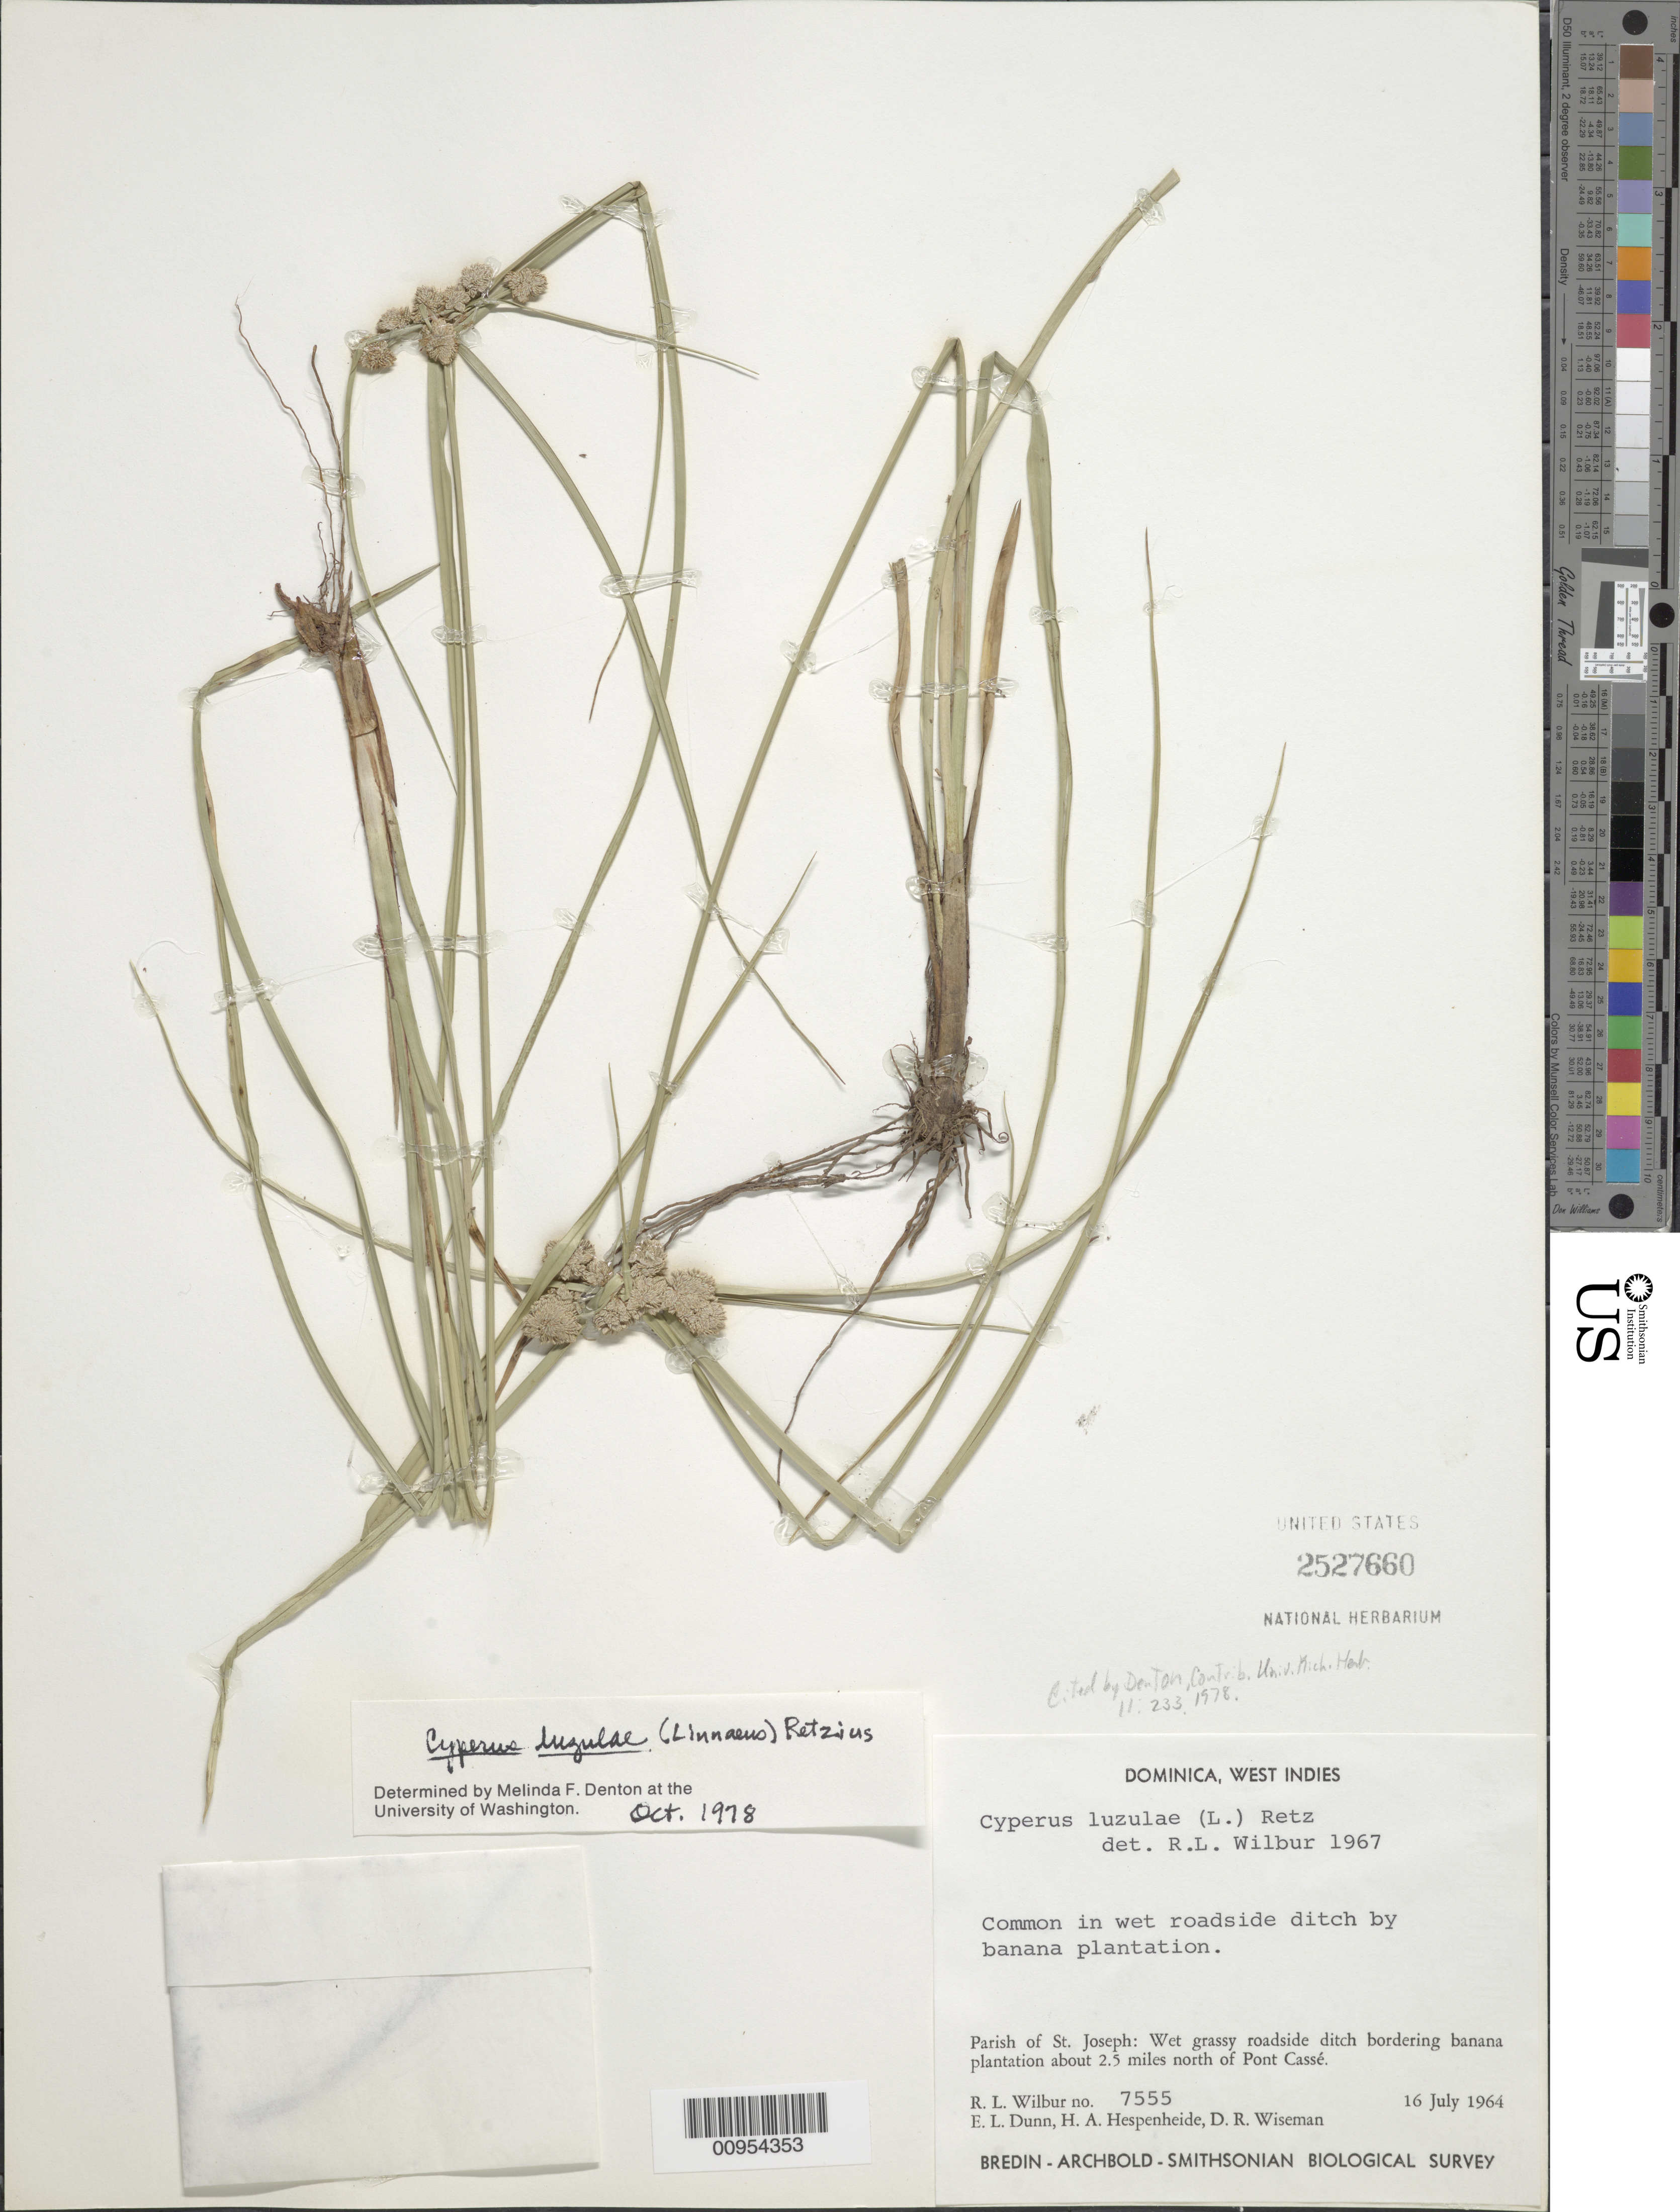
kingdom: Plantae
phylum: Tracheophyta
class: Liliopsida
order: Poales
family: Cyperaceae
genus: Cyperus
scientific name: Cyperus luzulae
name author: (L.) Rottb. ex Retz.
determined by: Denton, M. F.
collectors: R. L. Wilbur, E. Dunn, H. A. Hespenheide & D. R. Wiseman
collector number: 7555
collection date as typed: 16 Jul 1964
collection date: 1964-07-16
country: Dominica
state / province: St. Joseph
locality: Roadside ditch bordering banana plantation about 2.5 miles N of Pont Cassé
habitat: Wet grassy roadside ditch by banana plantation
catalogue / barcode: US 2527660